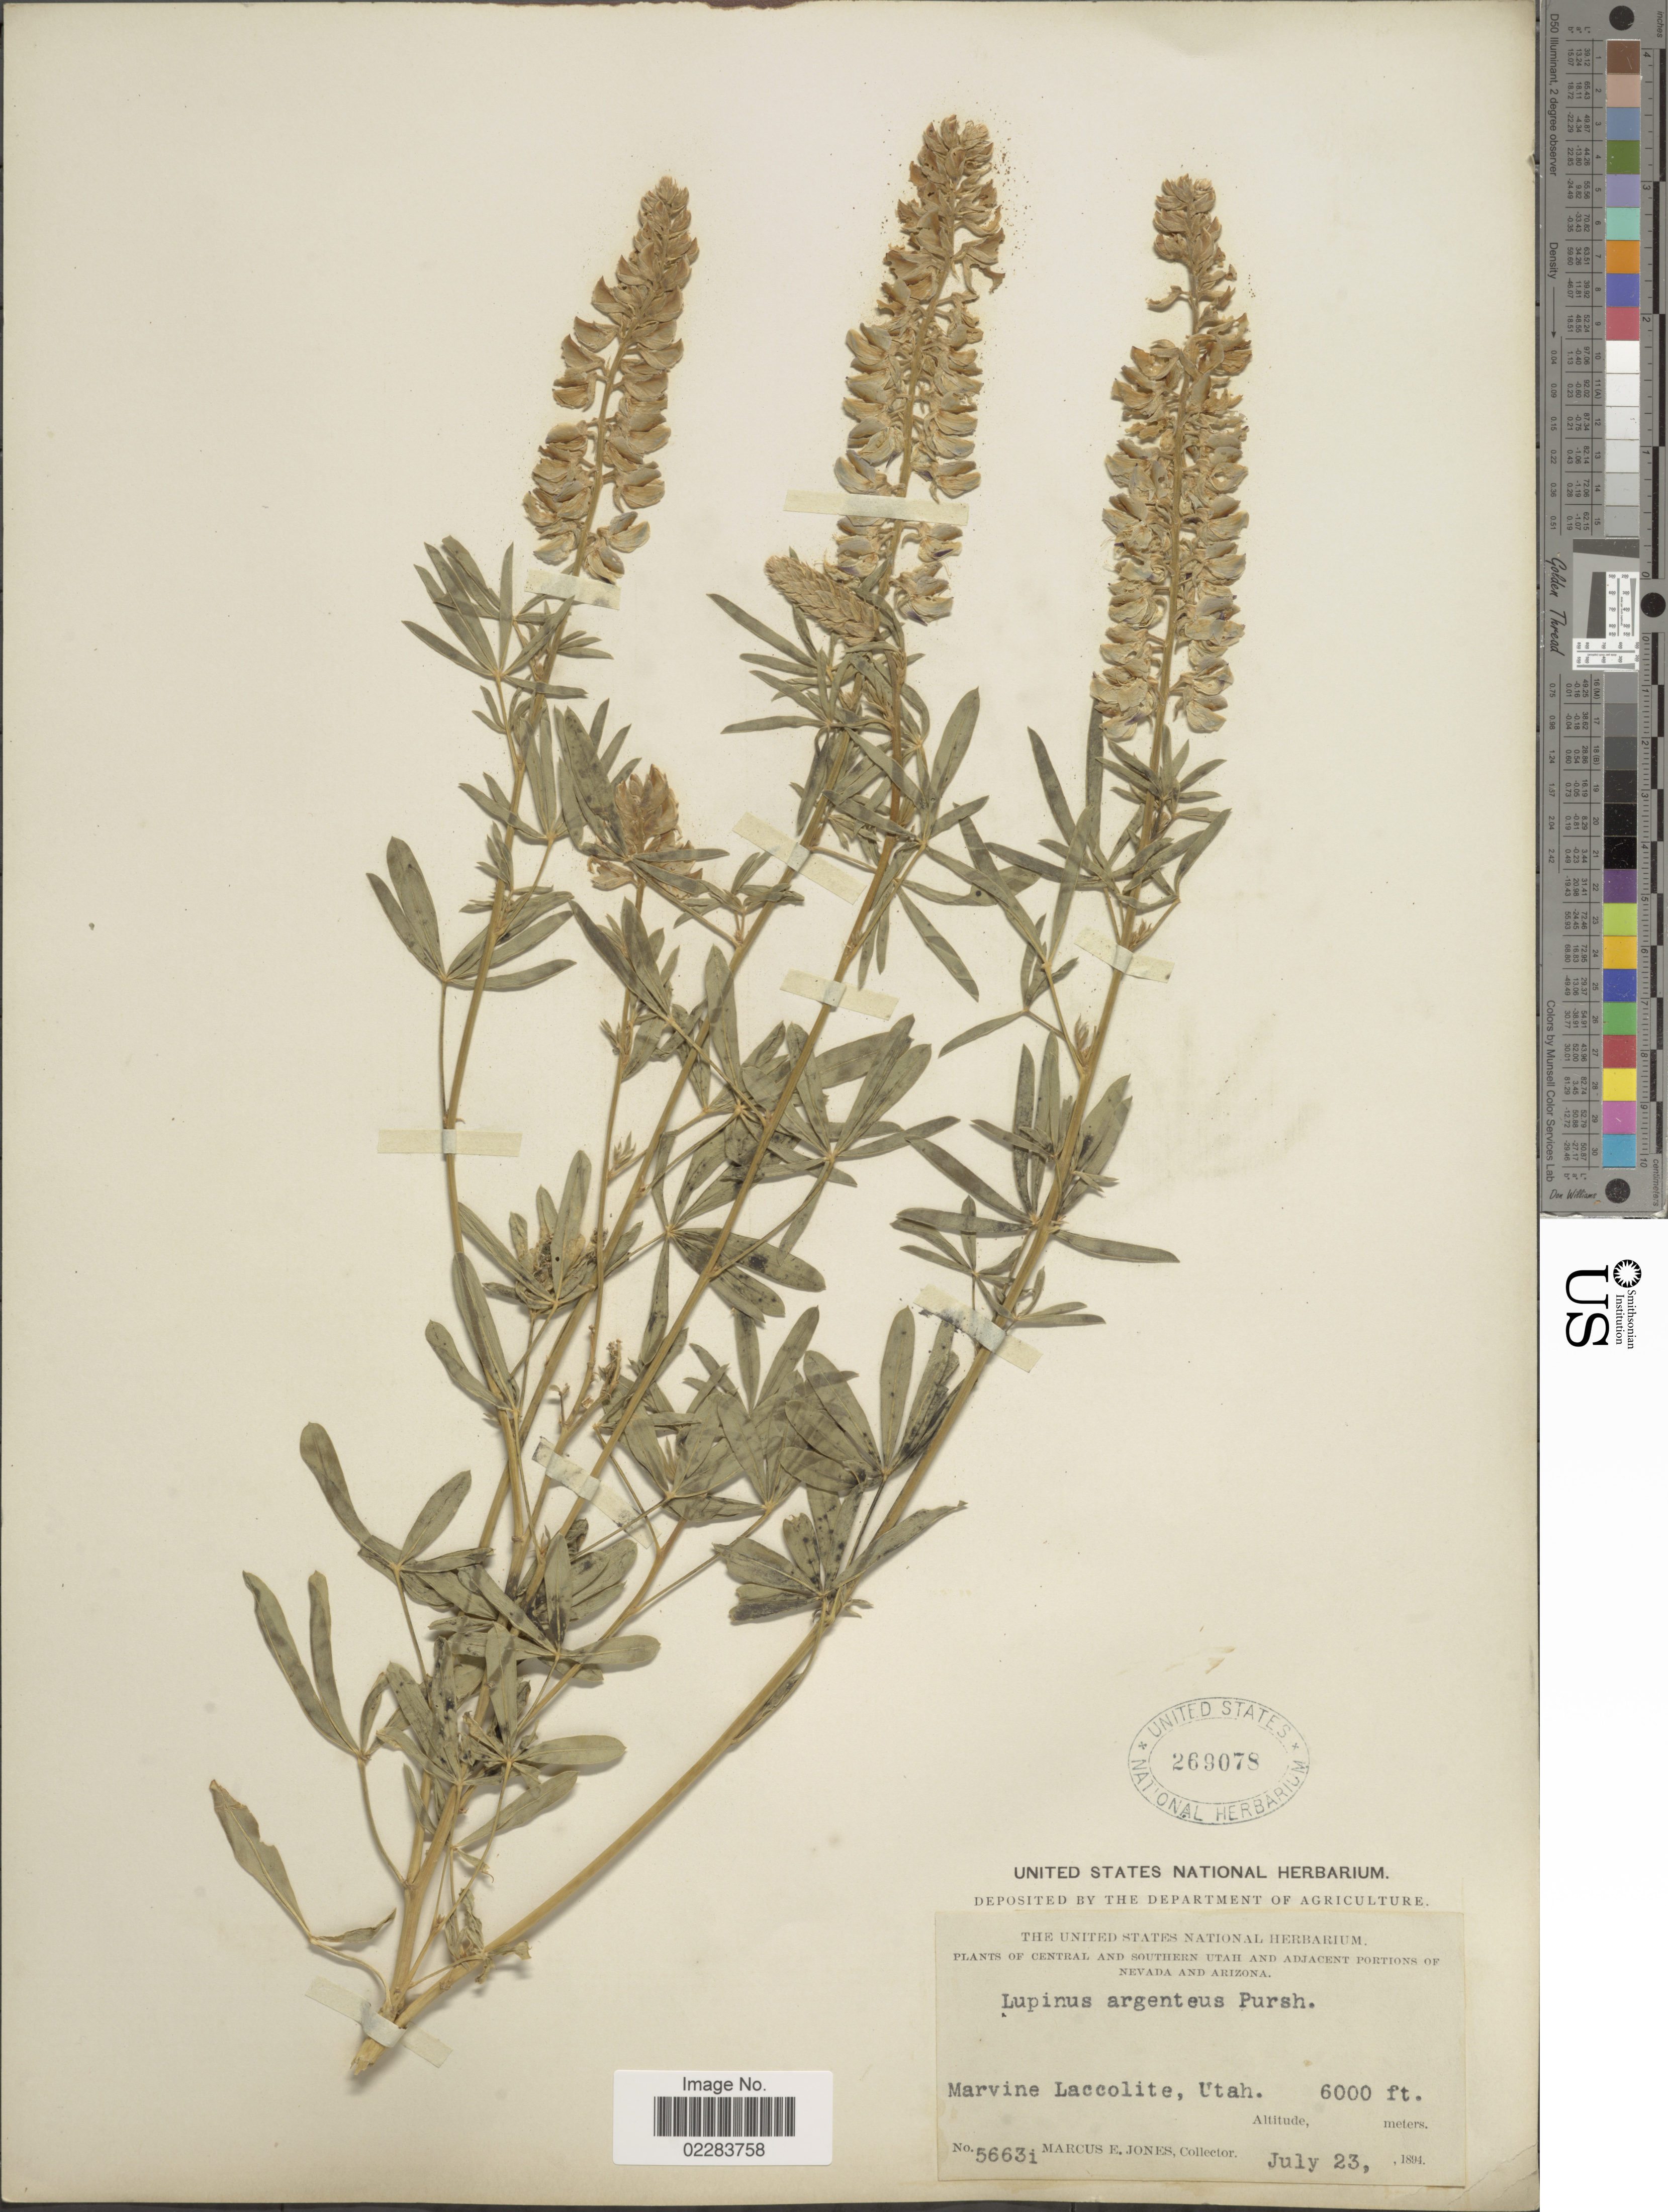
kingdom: Plantae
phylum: Tracheophyta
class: Magnoliopsida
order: Fabales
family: Fabaceae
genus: Lupinus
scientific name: Lupinus alpestris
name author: A. Nelson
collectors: M. E. Jones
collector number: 56631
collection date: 1894-07-23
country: United States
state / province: Utah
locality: Marvine Laccolite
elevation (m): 1829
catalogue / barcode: US 269078